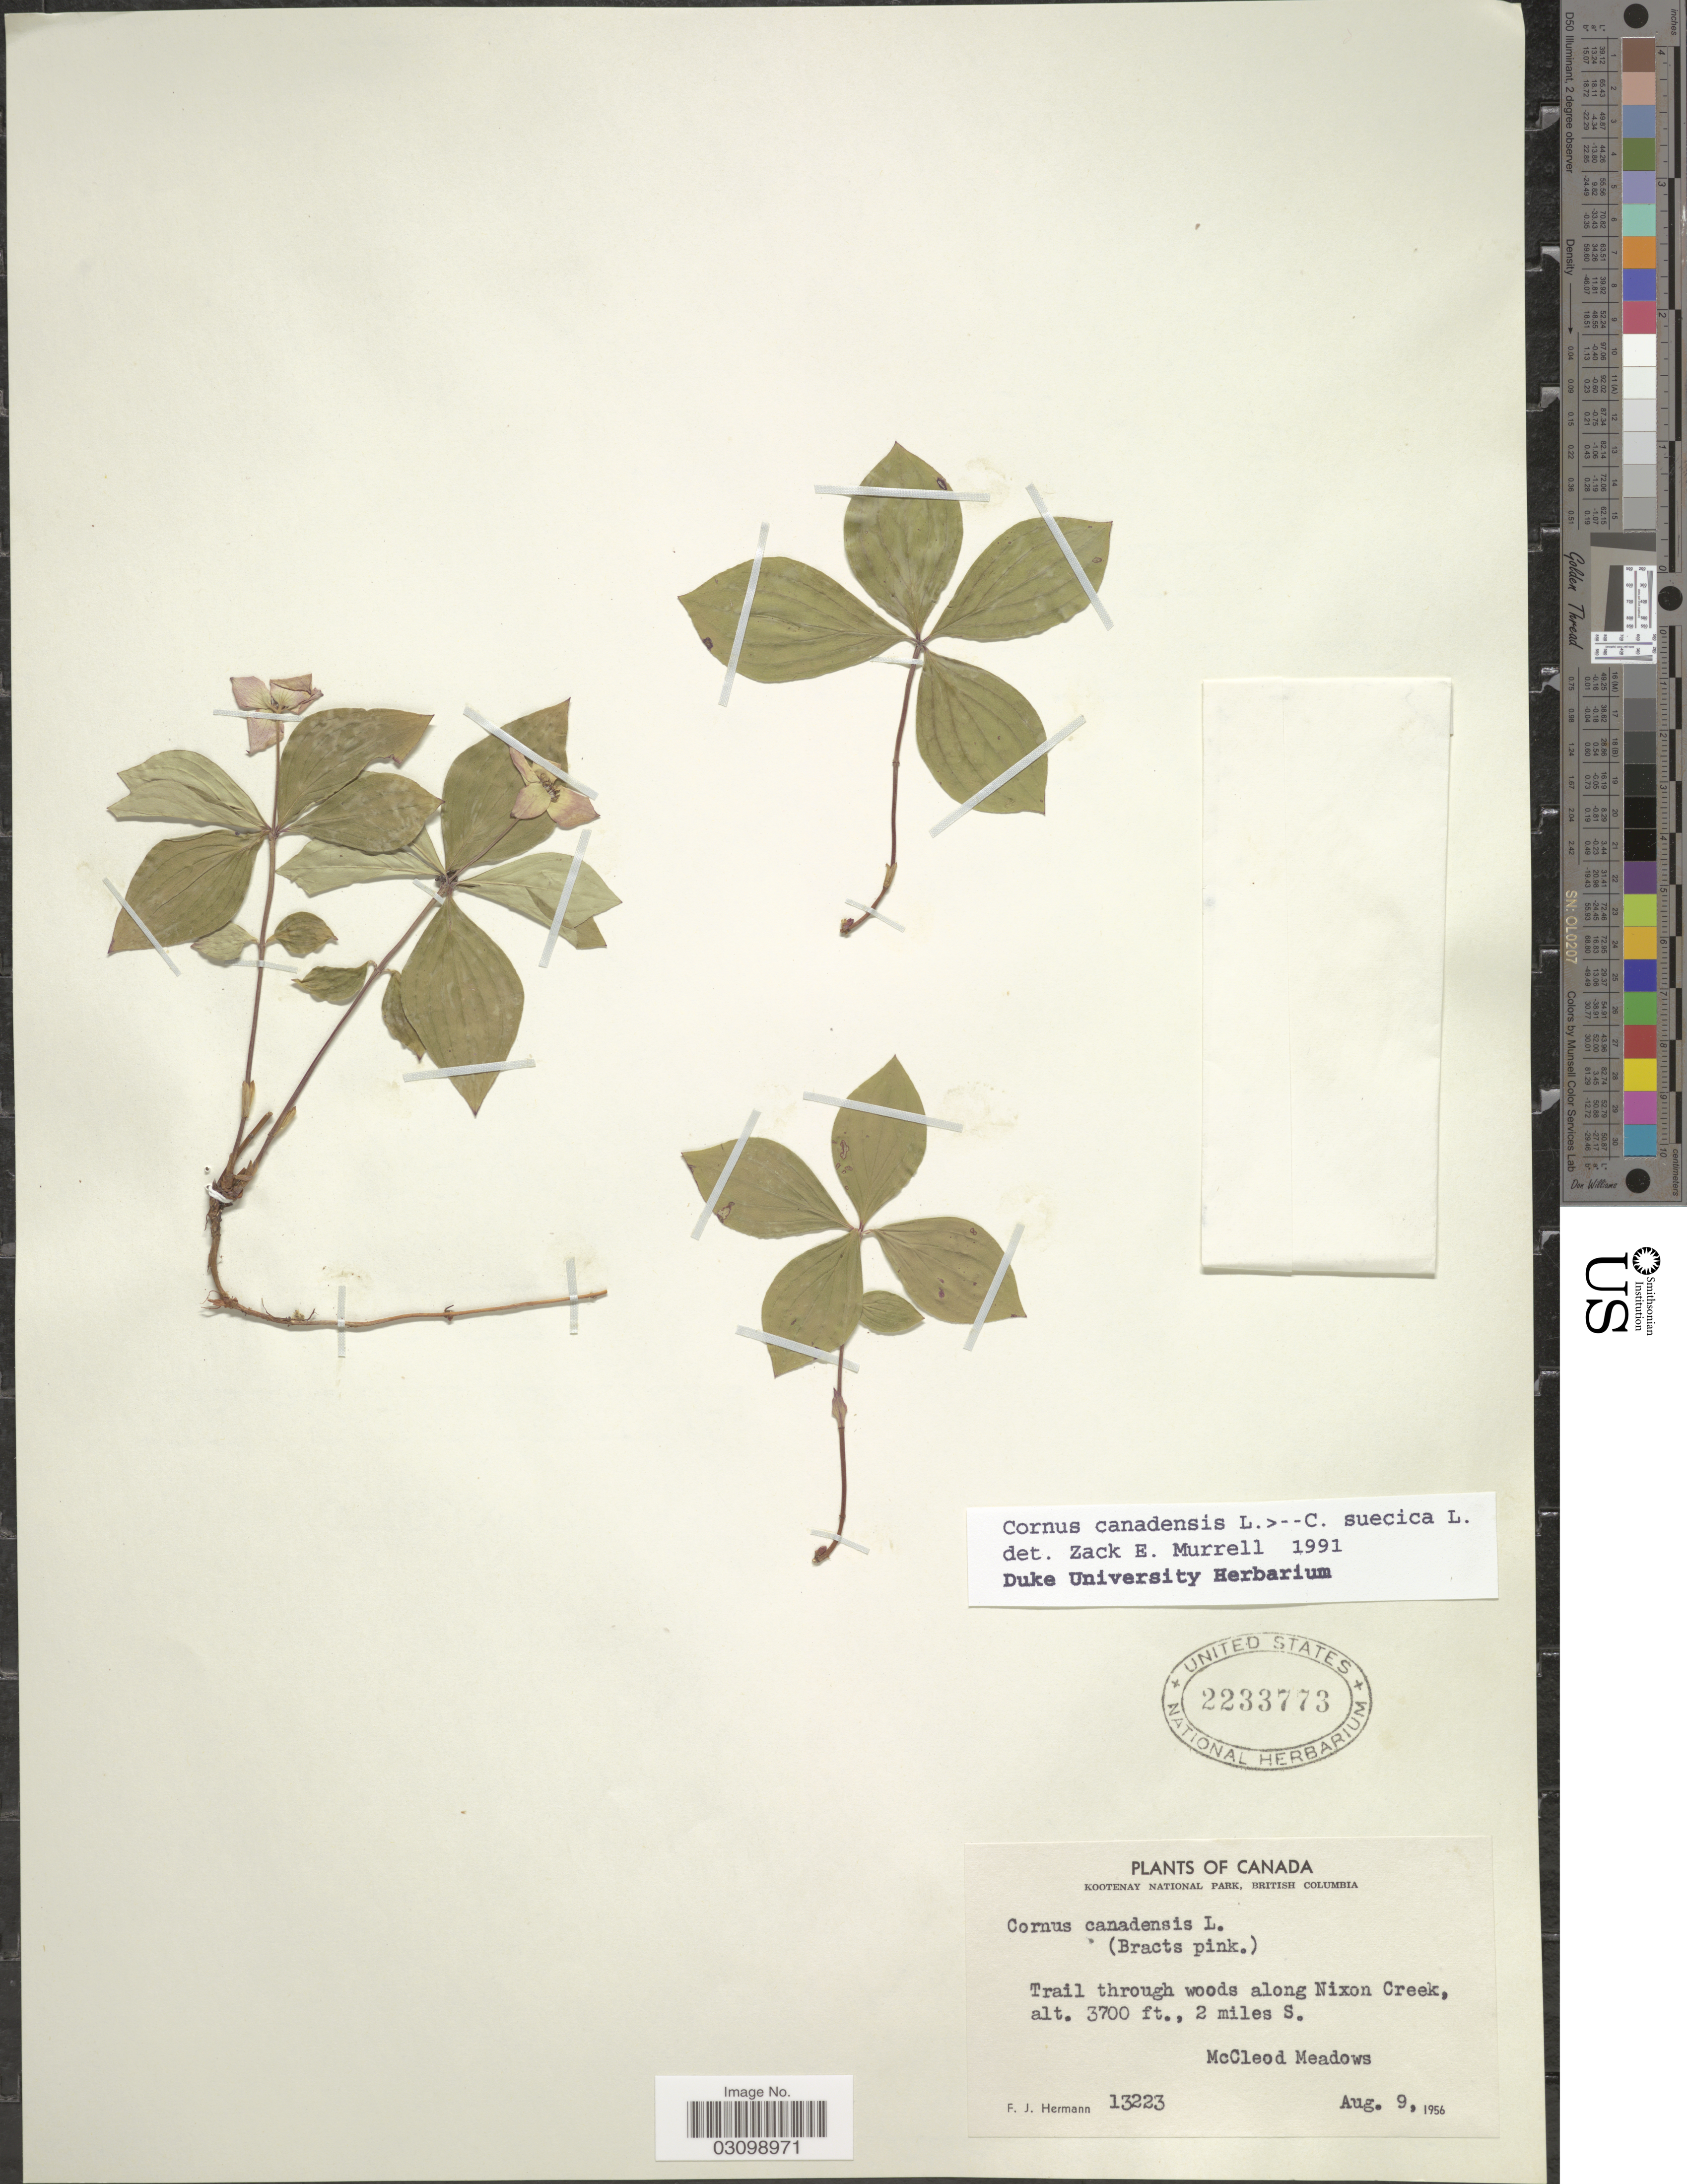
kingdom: Plantae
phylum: Tracheophyta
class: Magnoliopsida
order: Cornales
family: Cornaceae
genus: Cornus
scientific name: Cornus sp.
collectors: F. J. Hermann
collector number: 13223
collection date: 1956-08-09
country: Canada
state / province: British Columbia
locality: Kootenay National Park, Trail through woods along Nixon Creek, 2 miles S. McCleod Meadows.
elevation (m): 1128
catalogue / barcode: US 2233773